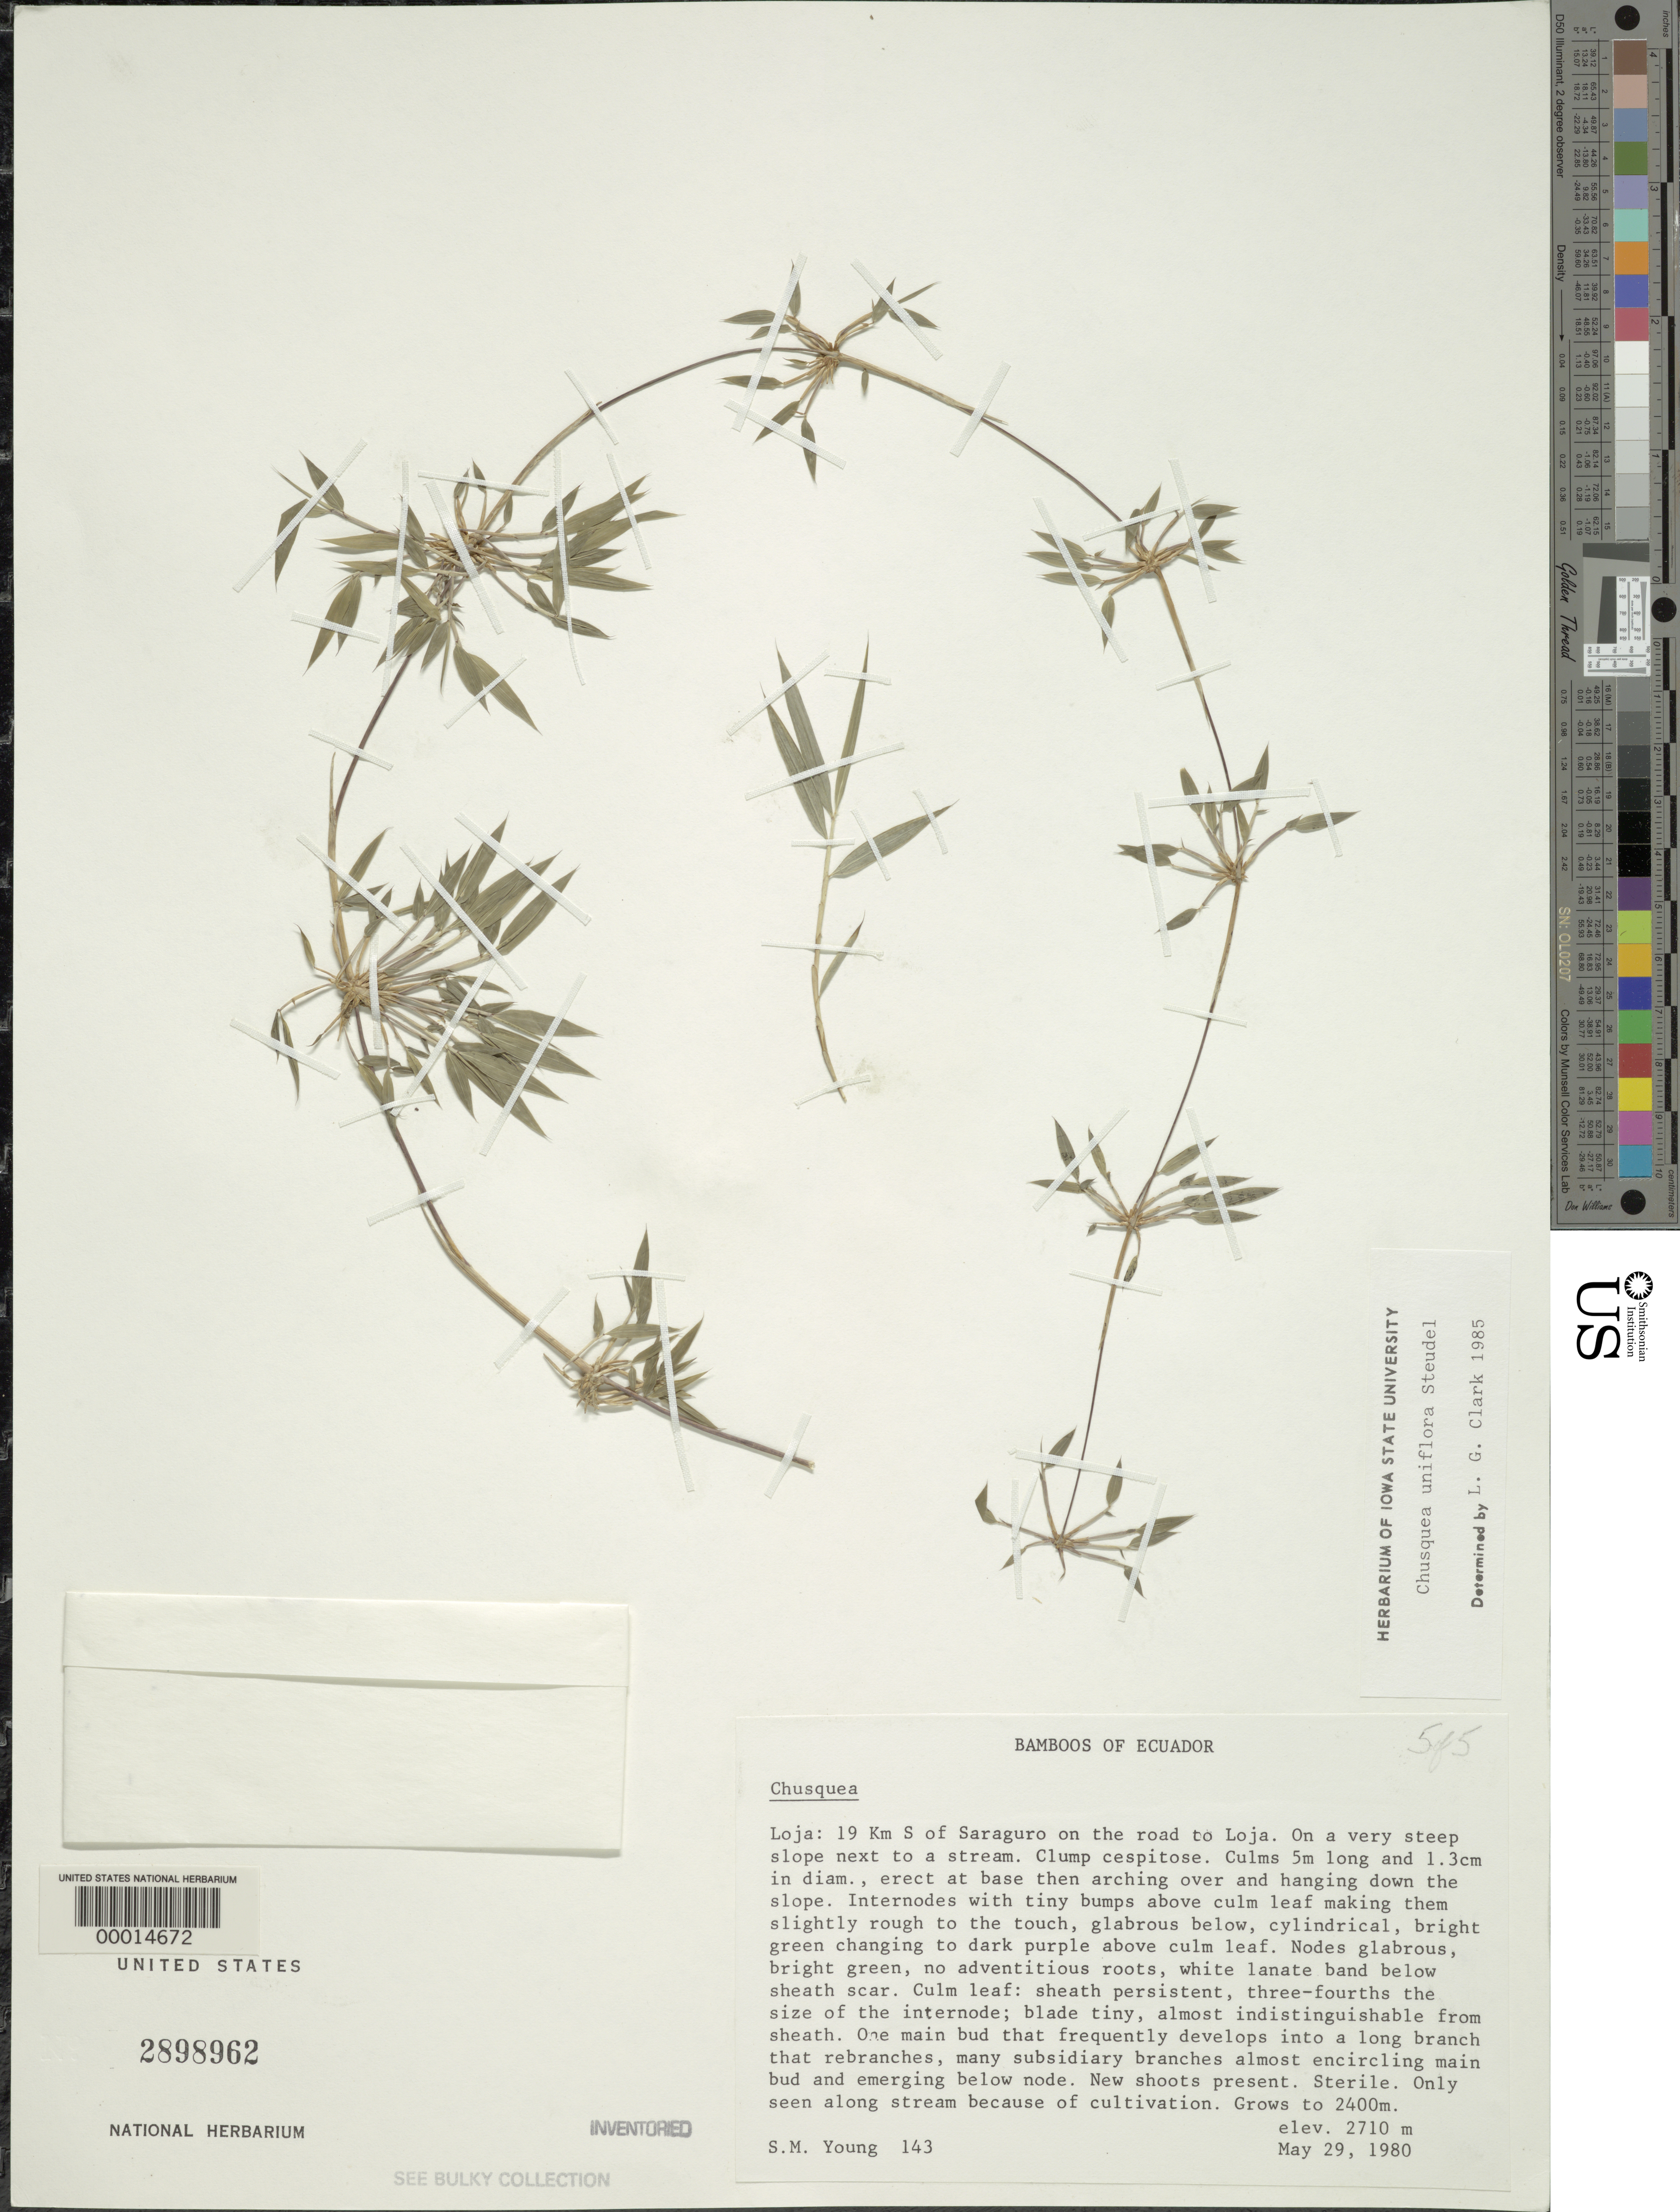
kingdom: Plantae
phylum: Tracheophyta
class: Liliopsida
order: Poales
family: Poaceae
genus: Chusquea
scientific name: Chusquea uniflora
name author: Steud.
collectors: S. Young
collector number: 143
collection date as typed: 29 May 1980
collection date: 1980-05-29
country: Ecuador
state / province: Loja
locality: Saraguro/Loja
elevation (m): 2710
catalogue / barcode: US 2898962